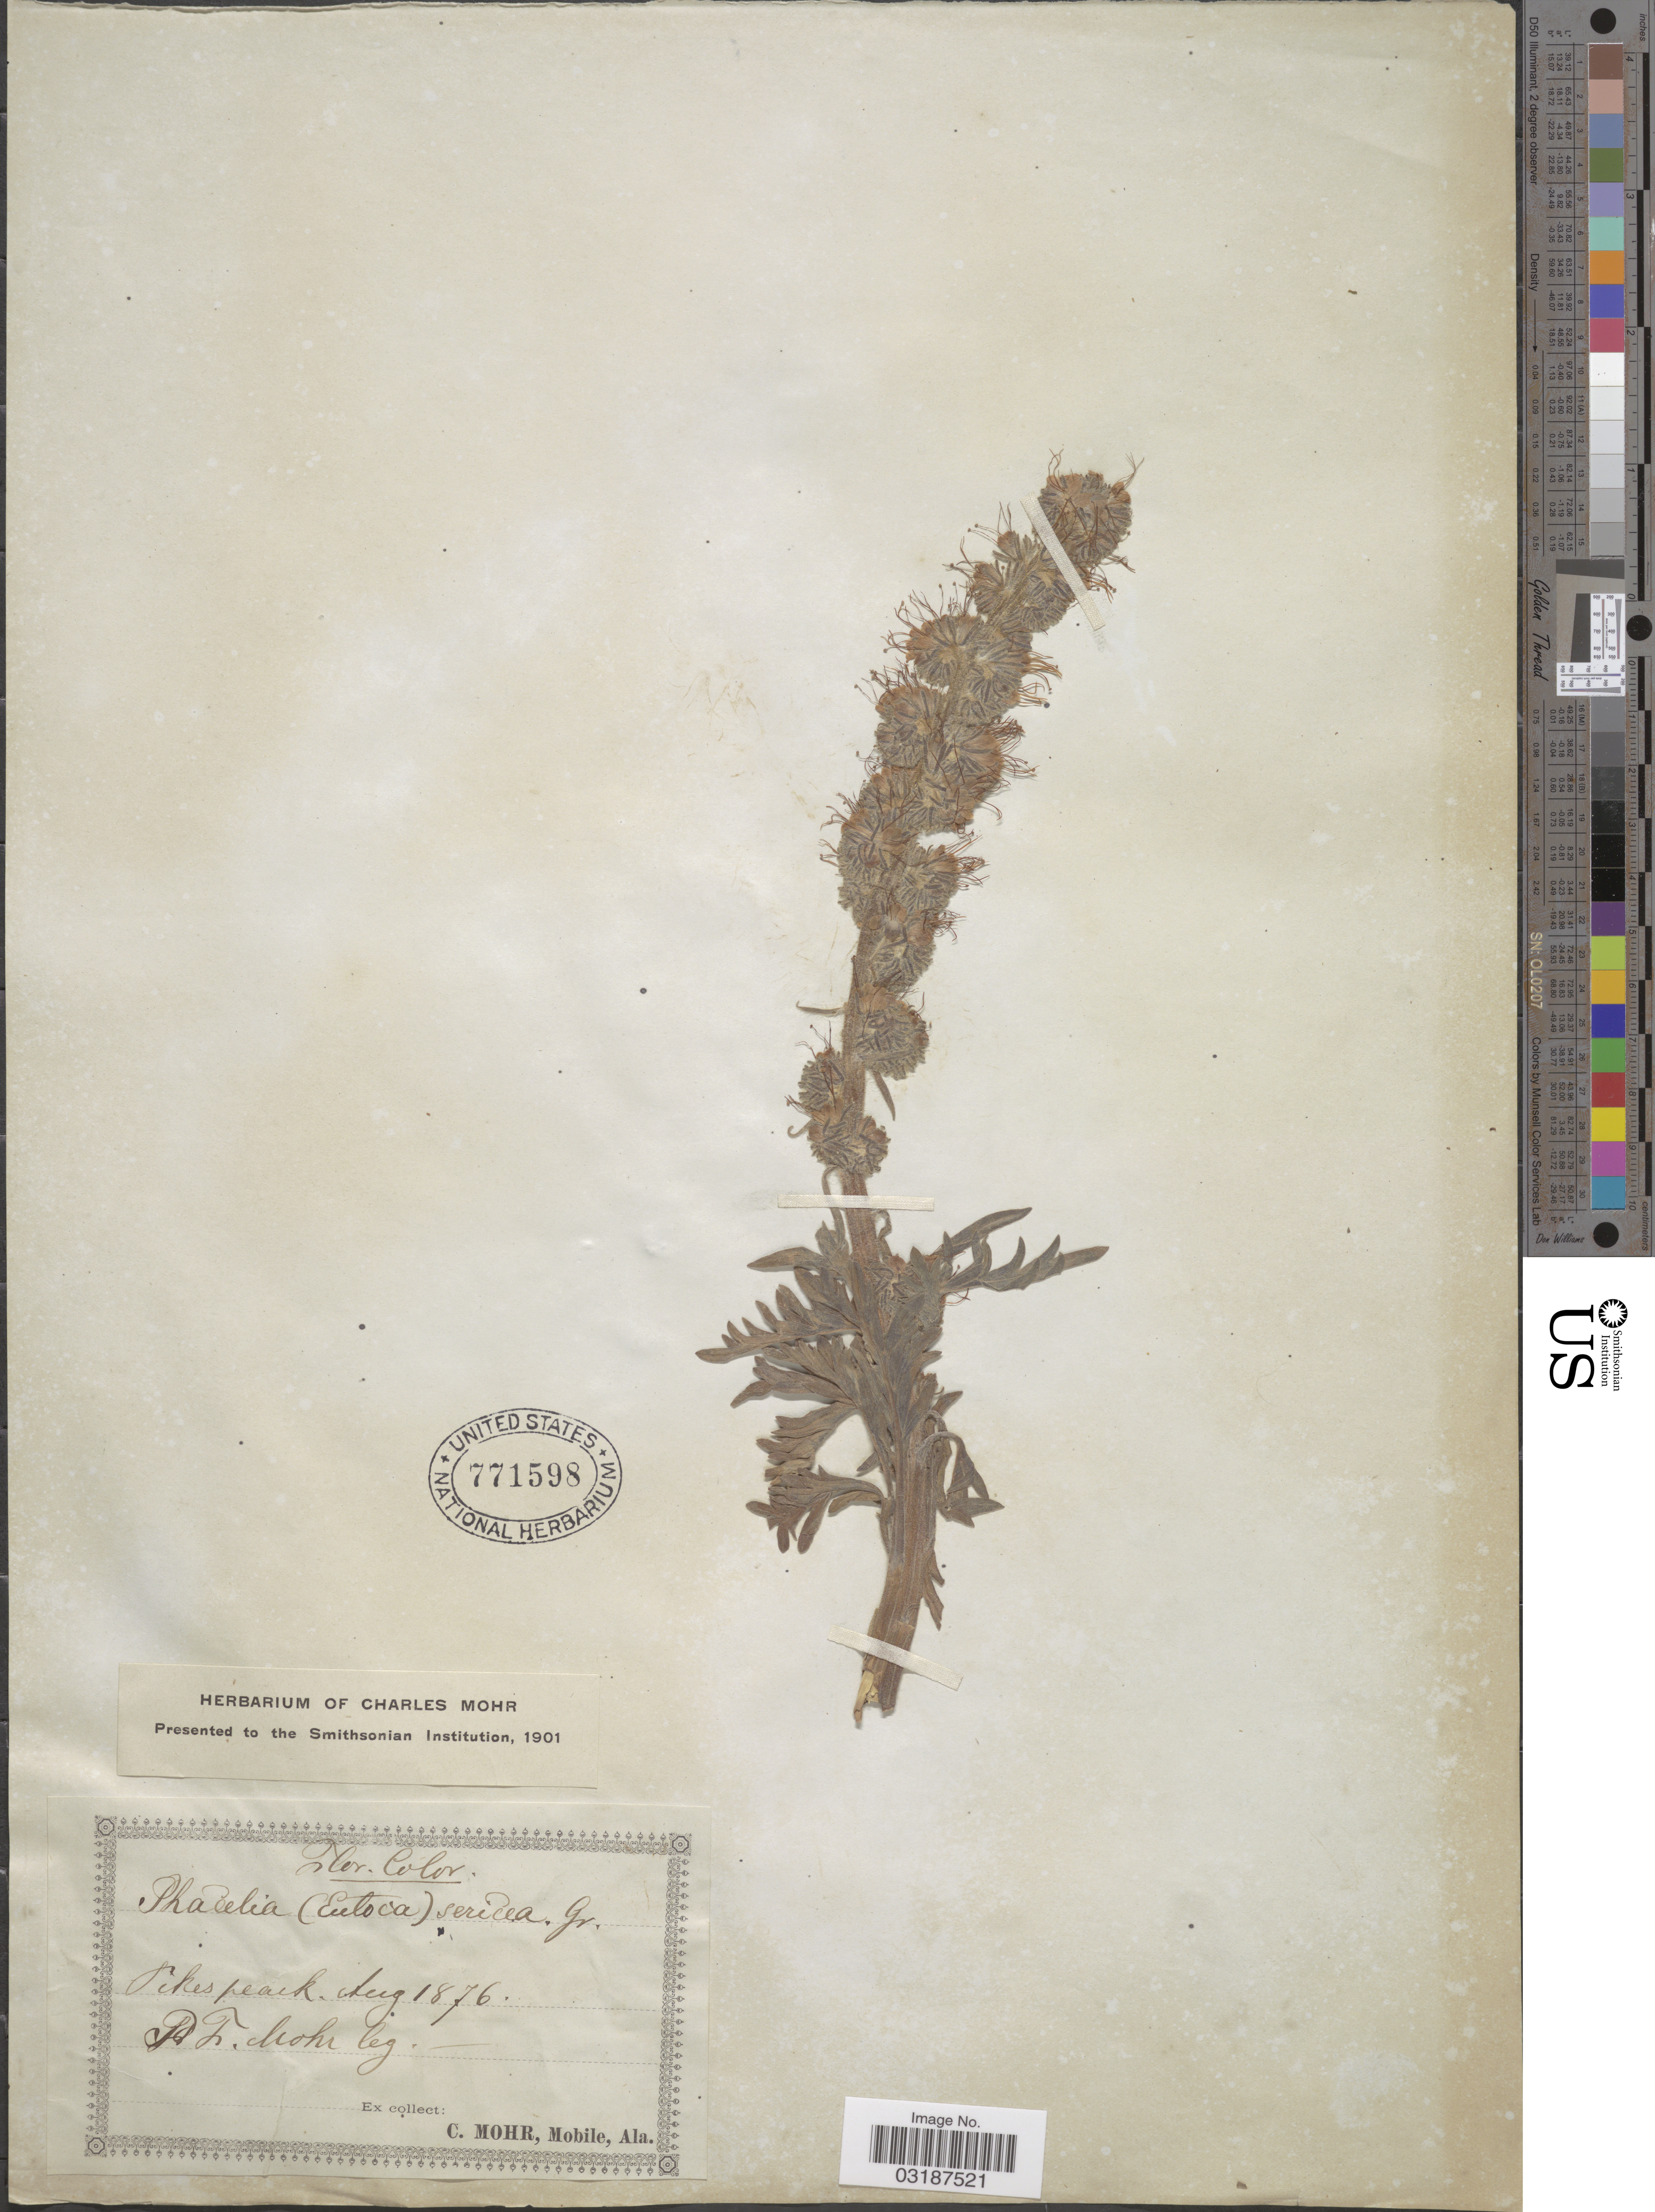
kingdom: Plantae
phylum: Tracheophyta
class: Magnoliopsida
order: Boraginales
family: Hydrophyllaceae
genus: Phacelia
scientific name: Phacelia sericea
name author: (Graham) A. Gray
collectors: P. F. Mohr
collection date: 1876-08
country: United States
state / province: Colorado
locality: Pikes Peack.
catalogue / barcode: US 771598